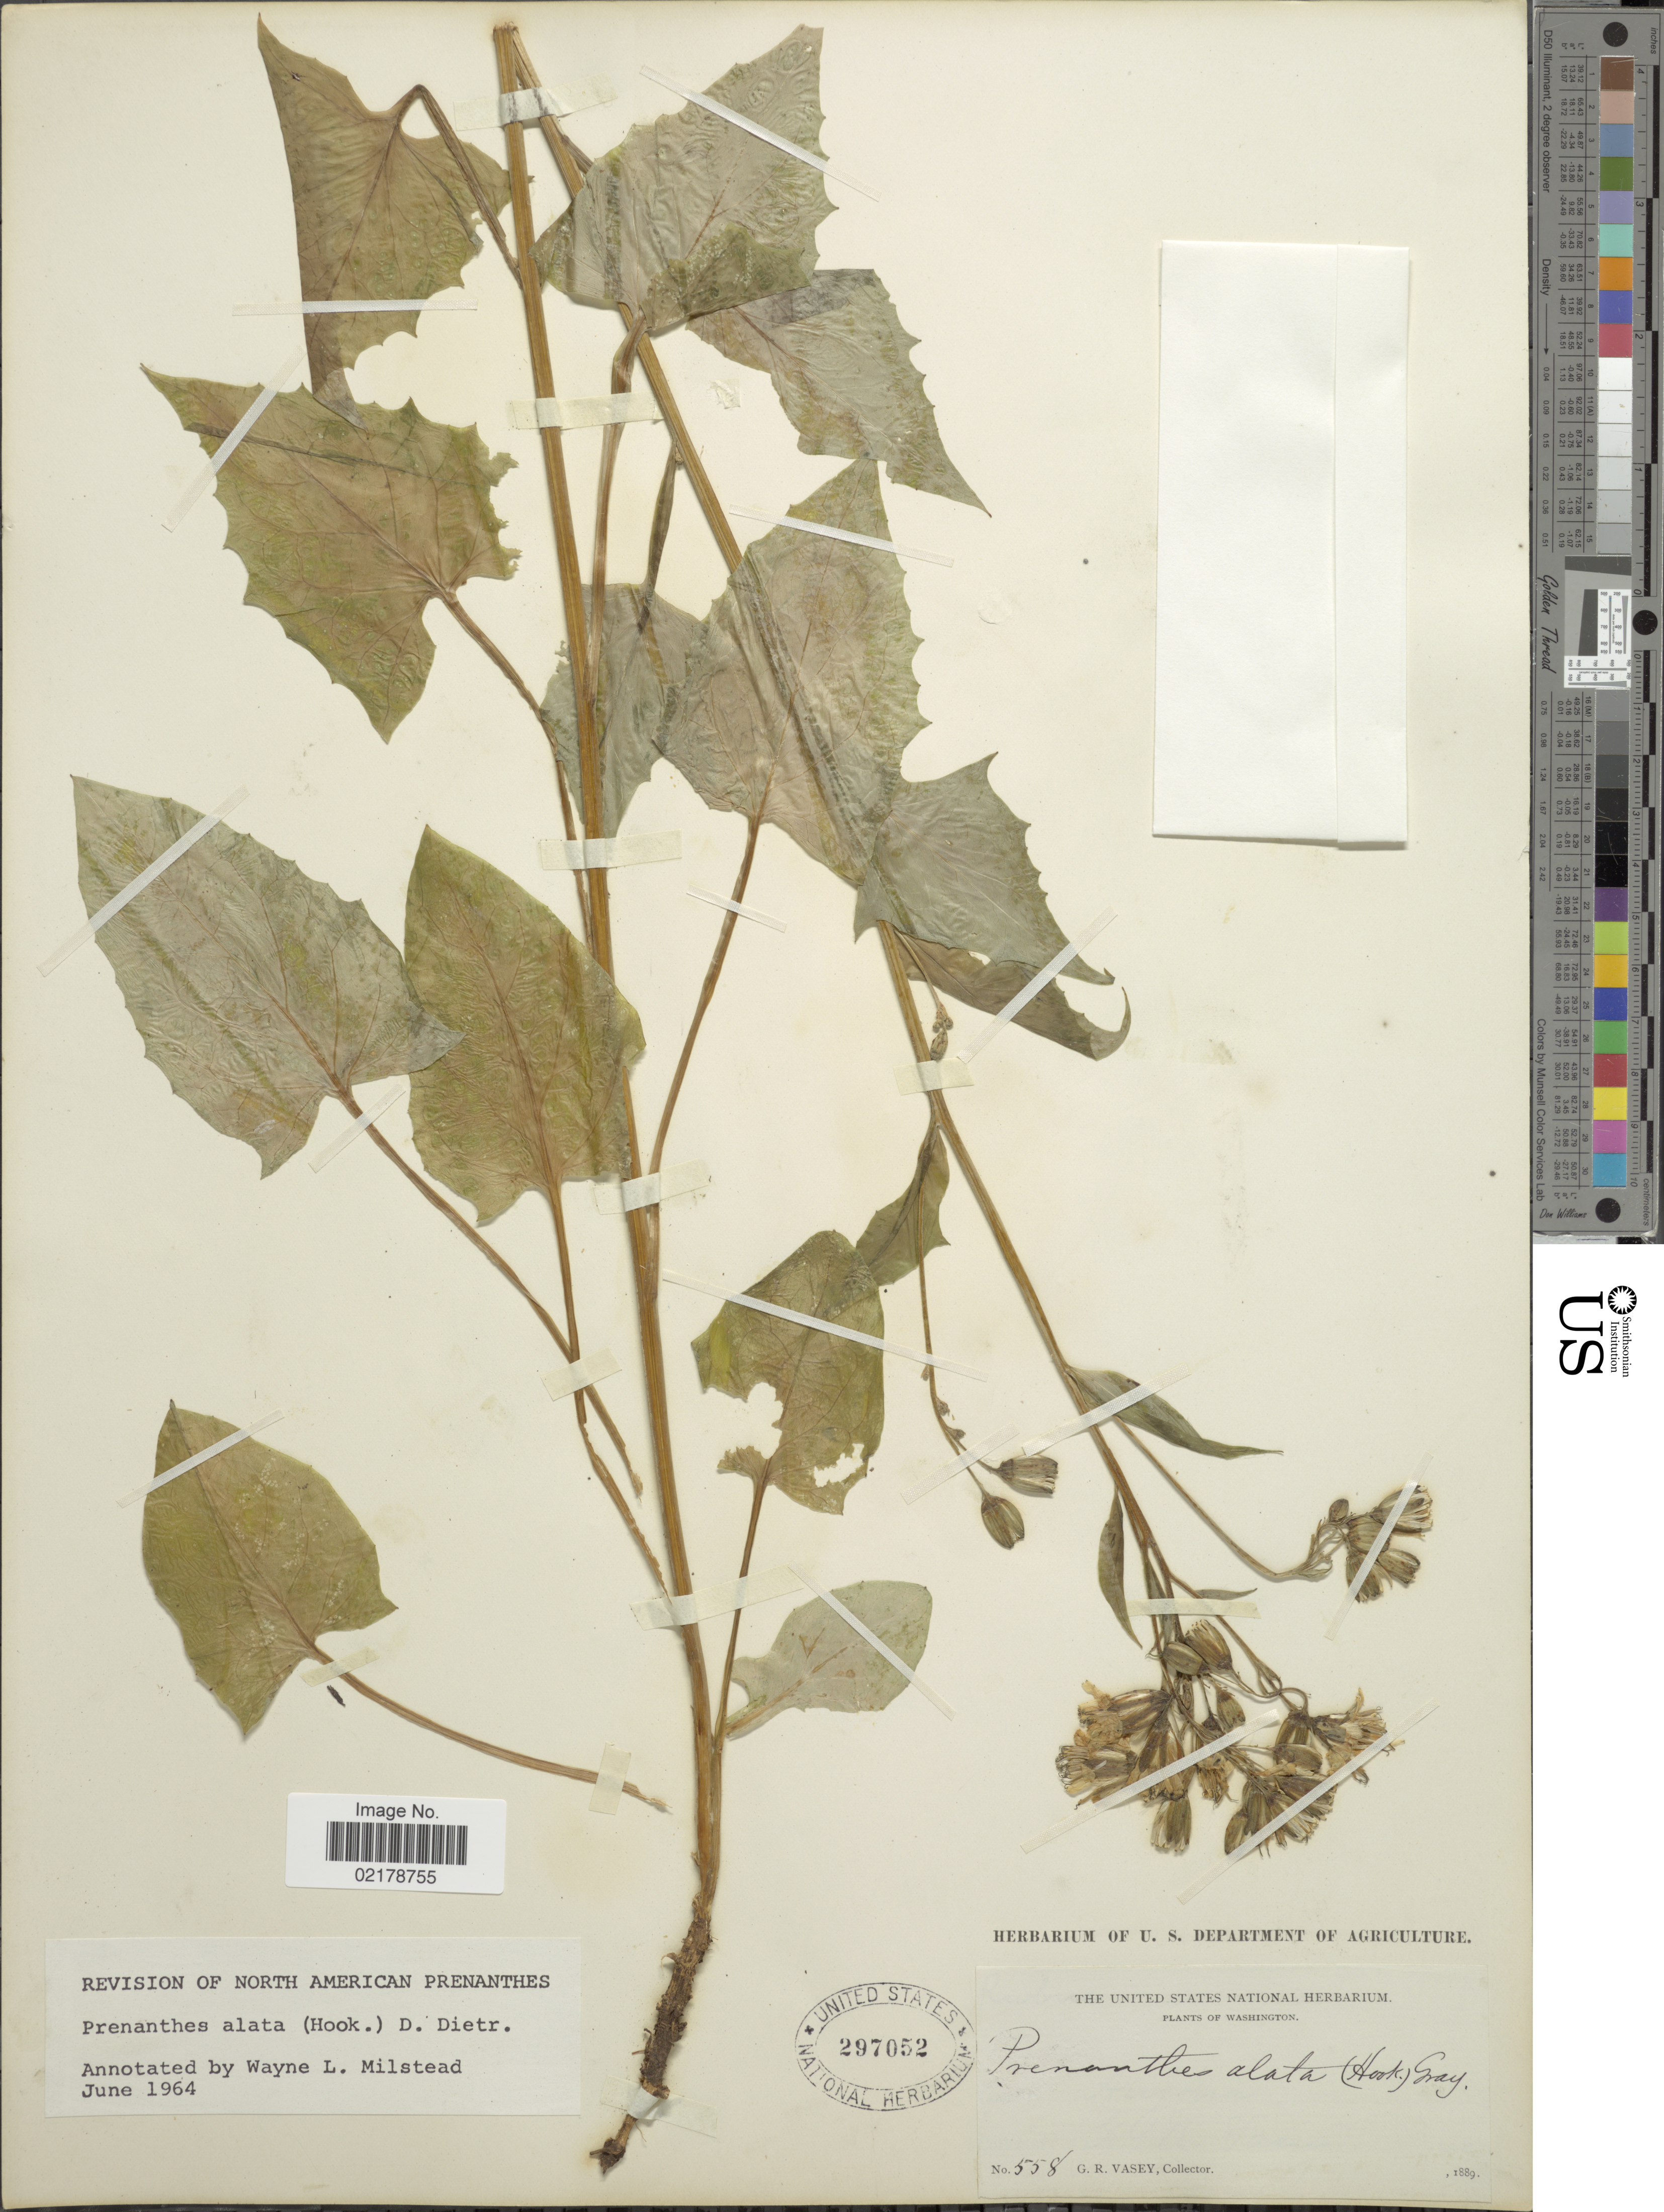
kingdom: Plantae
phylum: Tracheophyta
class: Magnoliopsida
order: Asterales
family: Asteraceae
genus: Nabalus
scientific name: Nabalus alatus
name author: Hook.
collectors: G. R. Vasey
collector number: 558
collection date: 1889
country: United States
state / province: Washington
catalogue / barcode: US 297052